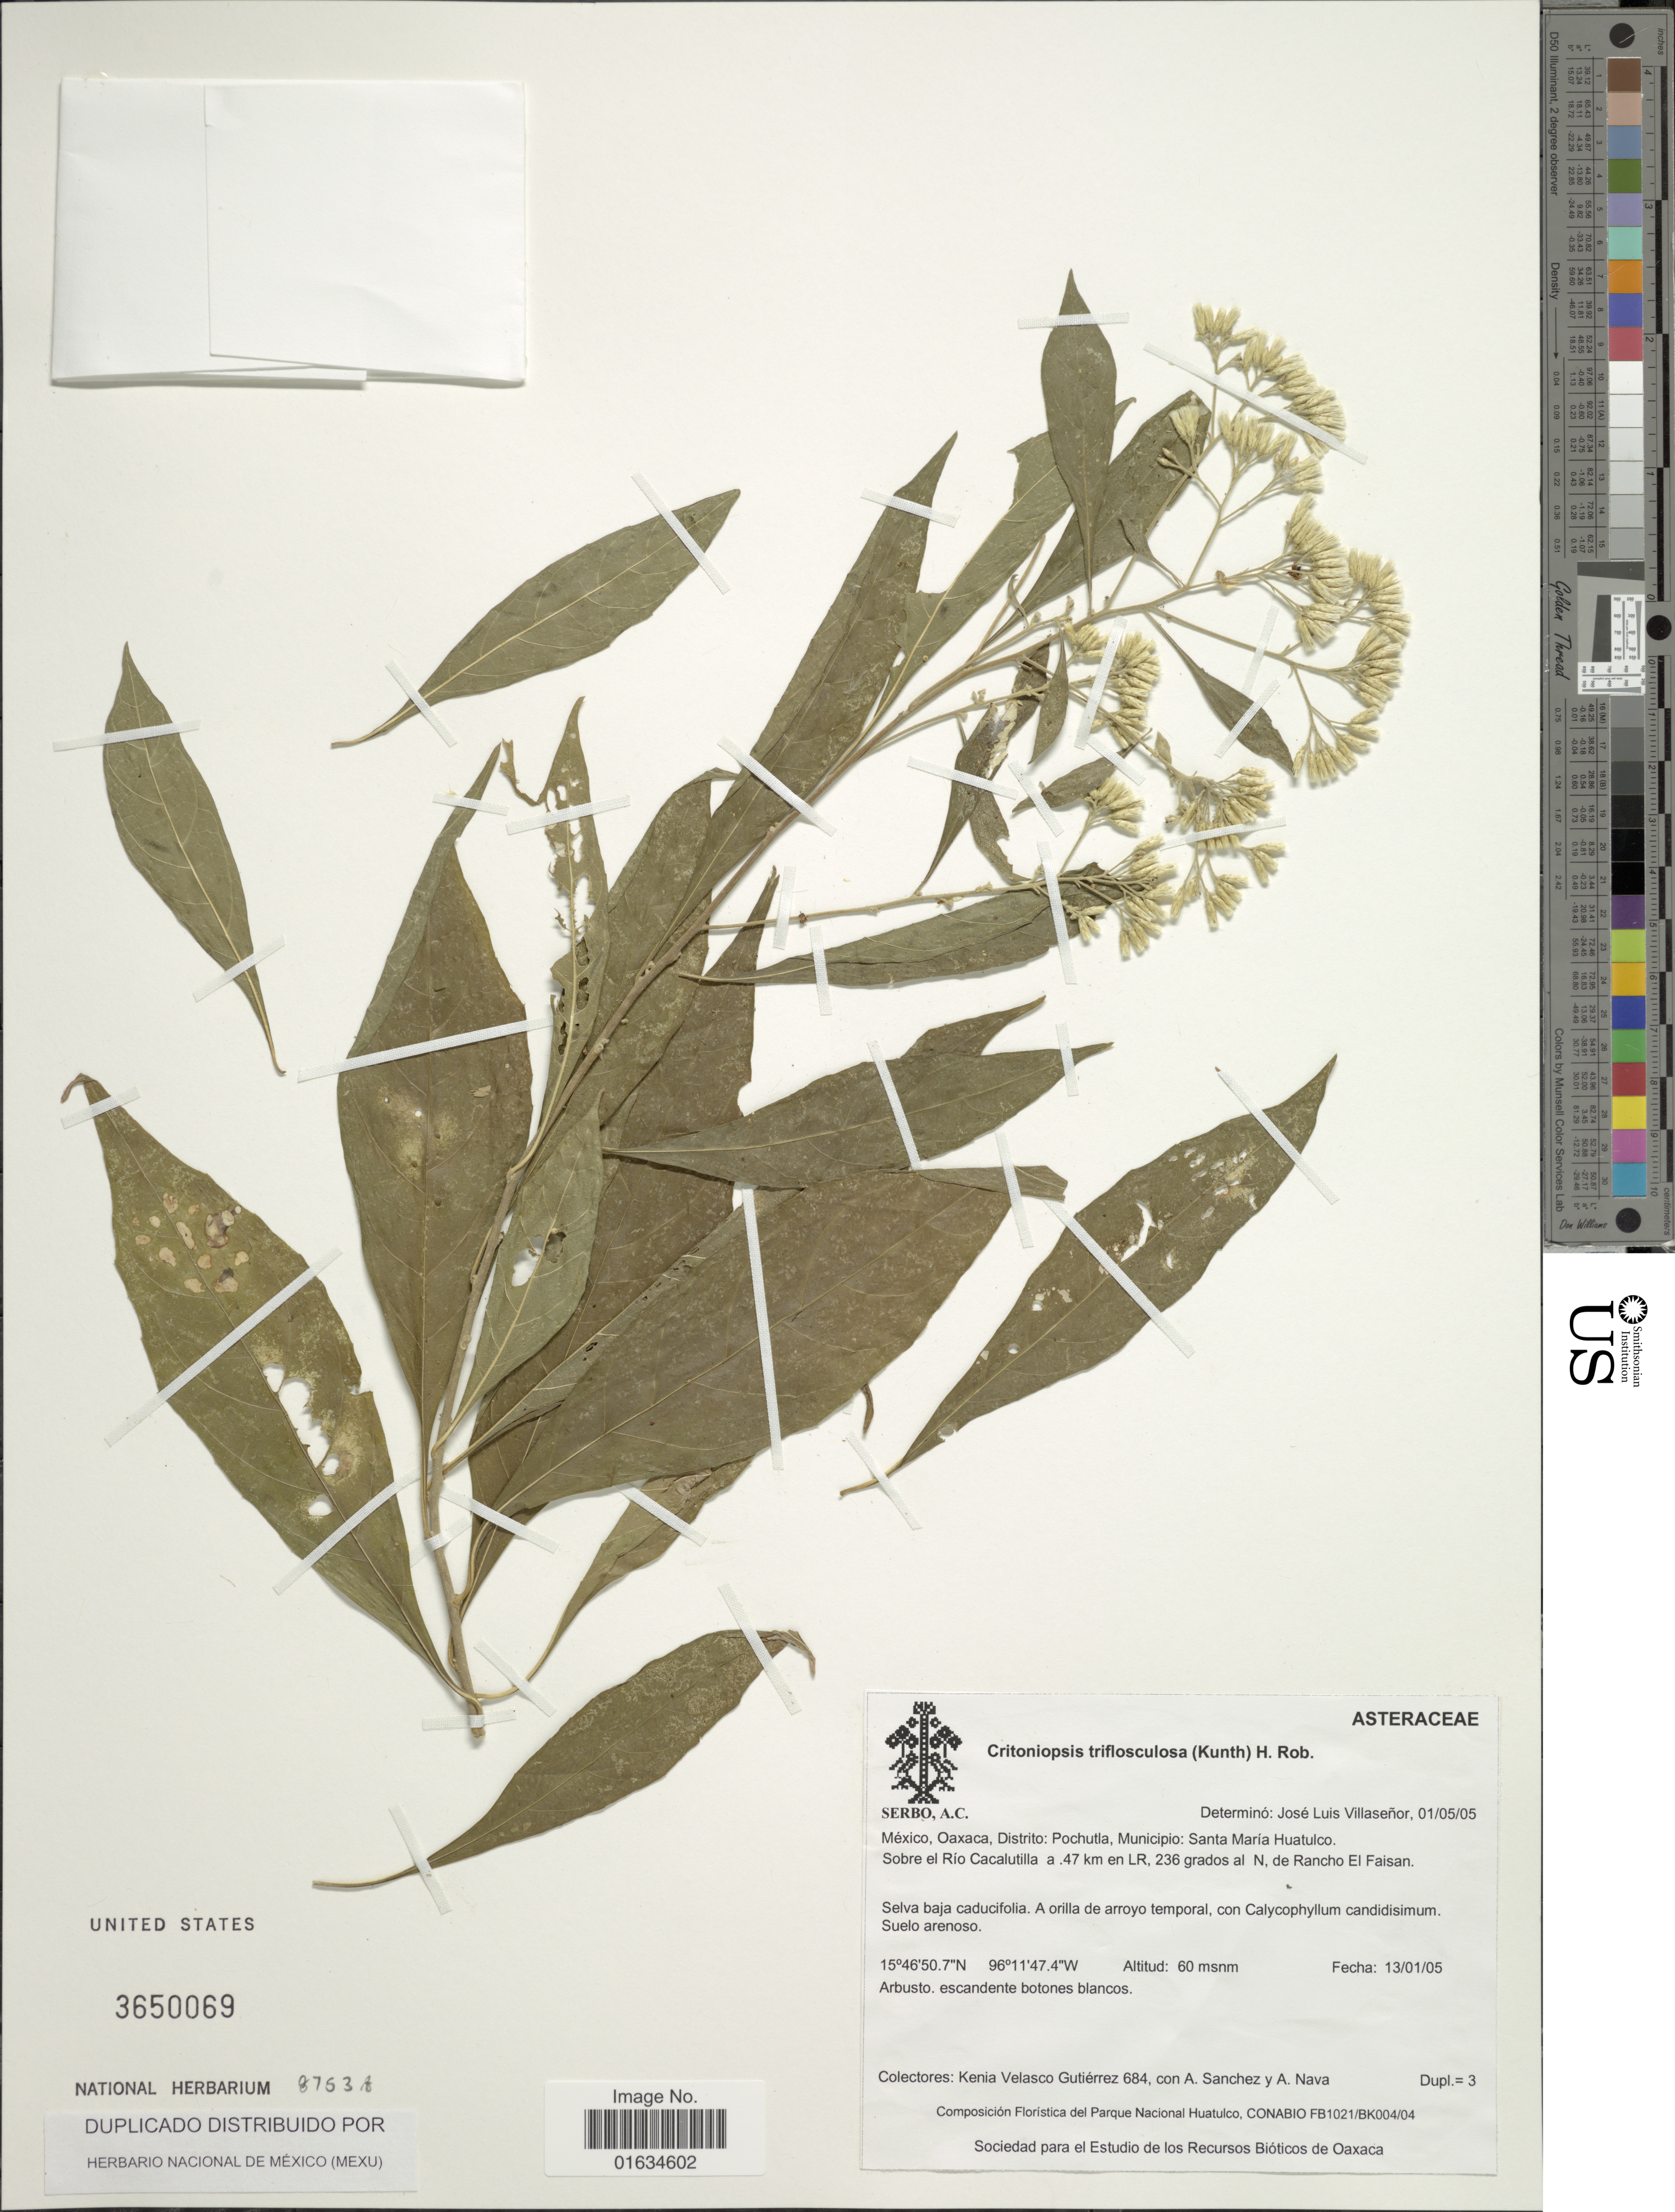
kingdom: Plantae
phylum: Tracheophyta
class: Magnoliopsida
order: Asterales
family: Asteraceae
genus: Eremosis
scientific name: Eremosis triflosculosa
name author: (Kunth) Gleason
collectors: K. Velazco, A. Sanchez & A. Nava Zafra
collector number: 684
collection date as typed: Transcribed d/m/y: 13/1/5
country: Mexico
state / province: Oaxaca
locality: Distrito: Pochutla, Municipio: Santa Maria Huatulco, Sobre el Rio Cacalutilla a 47 km en LR, 236 grados al N, de Rancho El Faisan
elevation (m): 60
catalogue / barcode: US 3650069